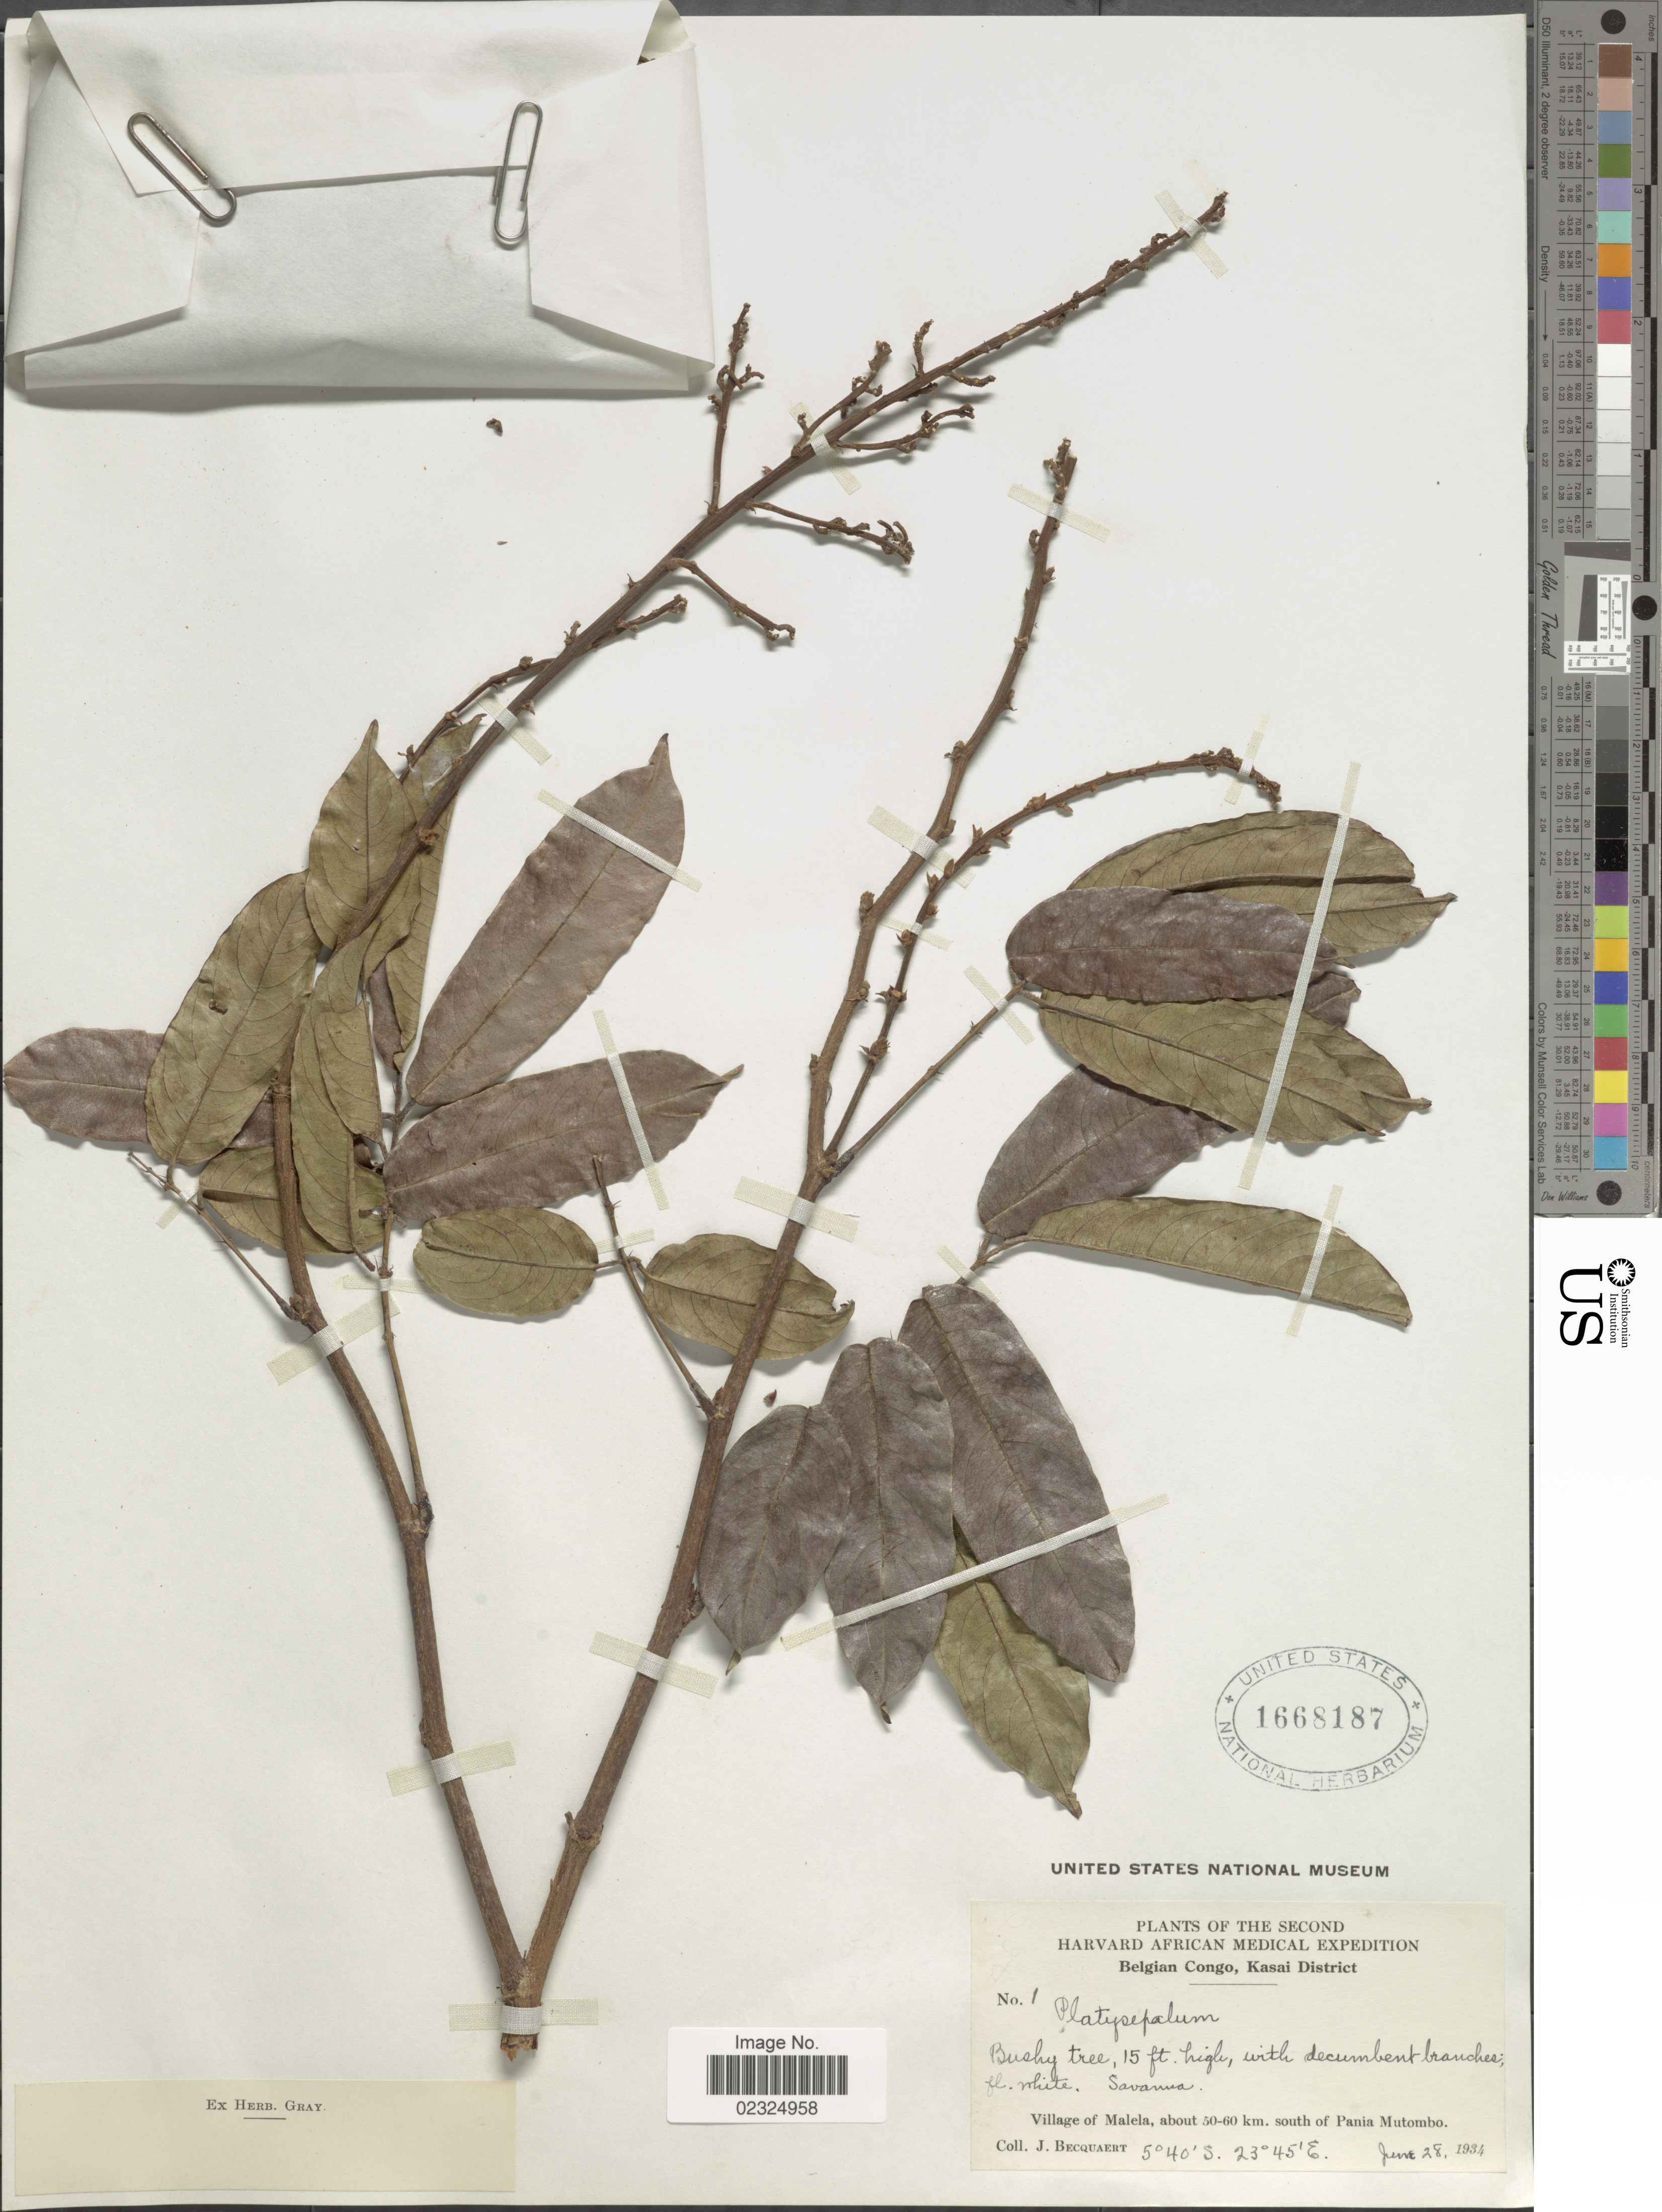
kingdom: Plantae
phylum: Tracheophyta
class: Magnoliopsida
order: Fabales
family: Fabaceae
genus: Platysepalum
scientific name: Platysepalum sp.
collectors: J. Becquaert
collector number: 1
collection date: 1934-06-28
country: Congo, Democratic Republic of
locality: Belgian Congo, Kasai District, Village of Malela, about 50-60 km. south of Pania Mutombo.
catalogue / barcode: US 1668187